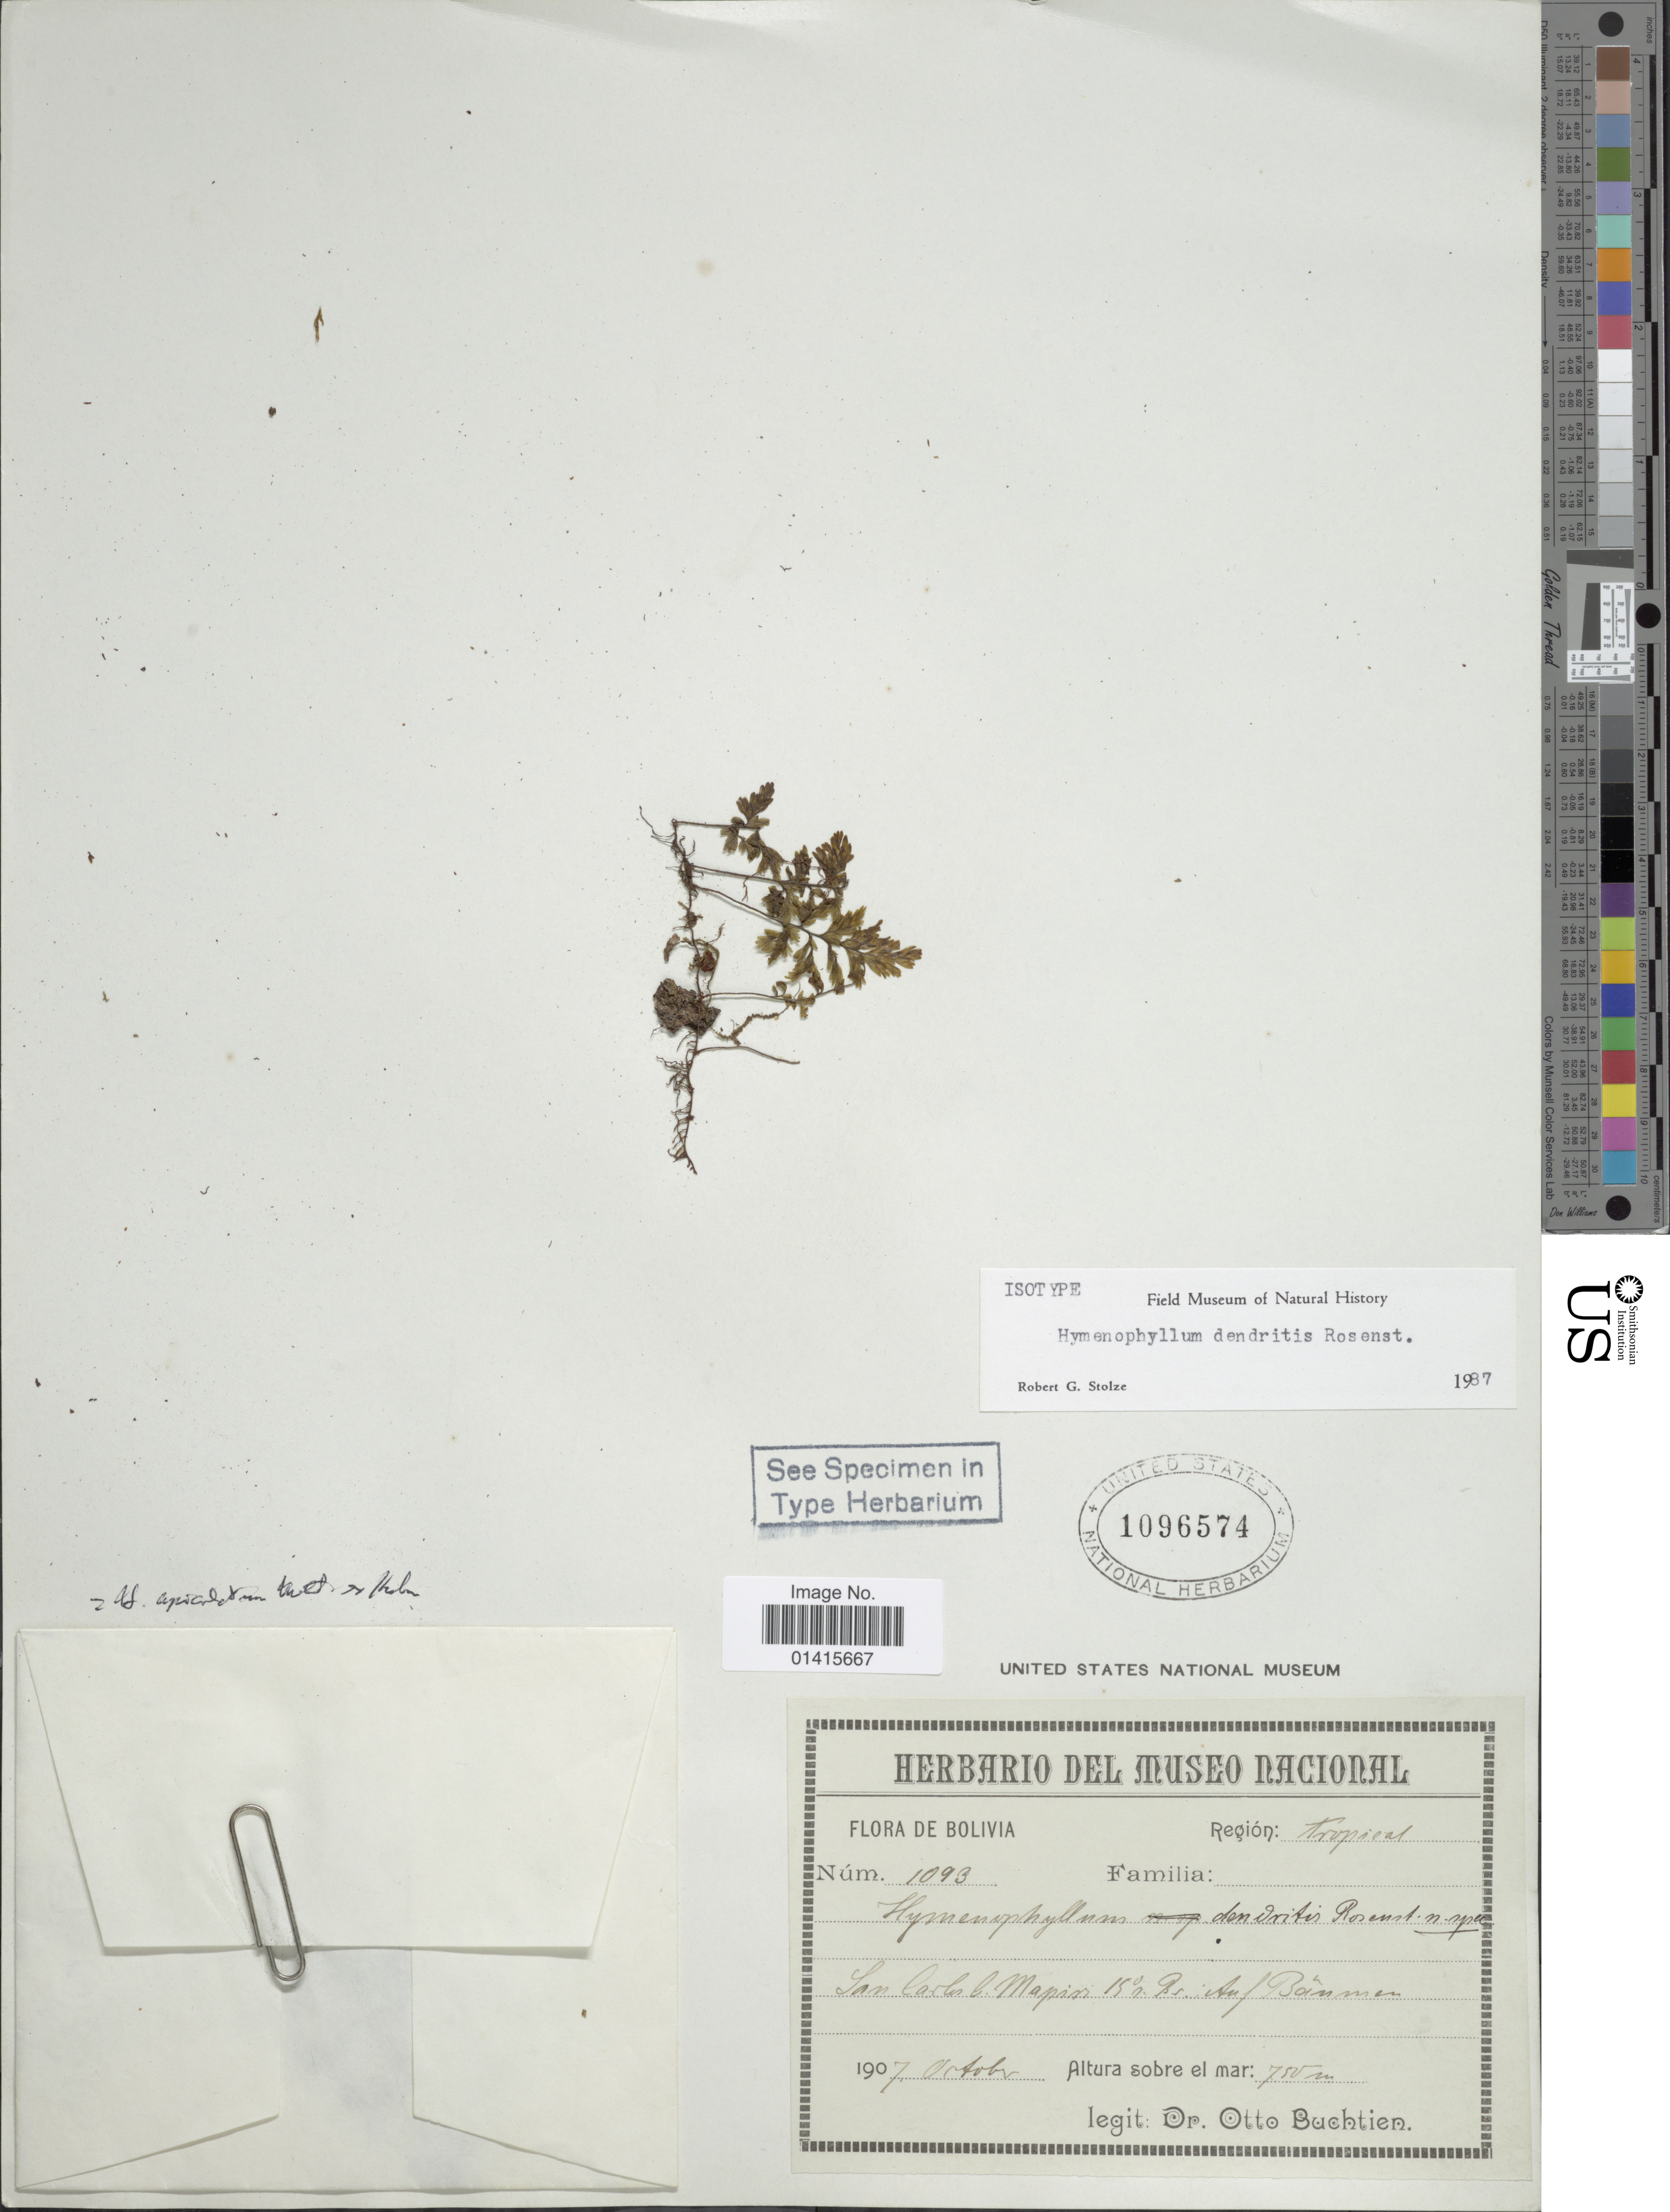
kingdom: Plantae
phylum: Tracheophyta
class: Polypodiopsida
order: Hymenophyllales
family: Hymenophyllaceae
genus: Hymenophyllum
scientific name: Hymenophyllum apiculatum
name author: Mett. ex Kuhn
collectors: O. Buchtien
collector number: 1093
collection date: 1907-10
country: Bolivia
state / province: La Paz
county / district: Mapiri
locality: San Carlos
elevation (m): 750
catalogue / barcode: US 1096574